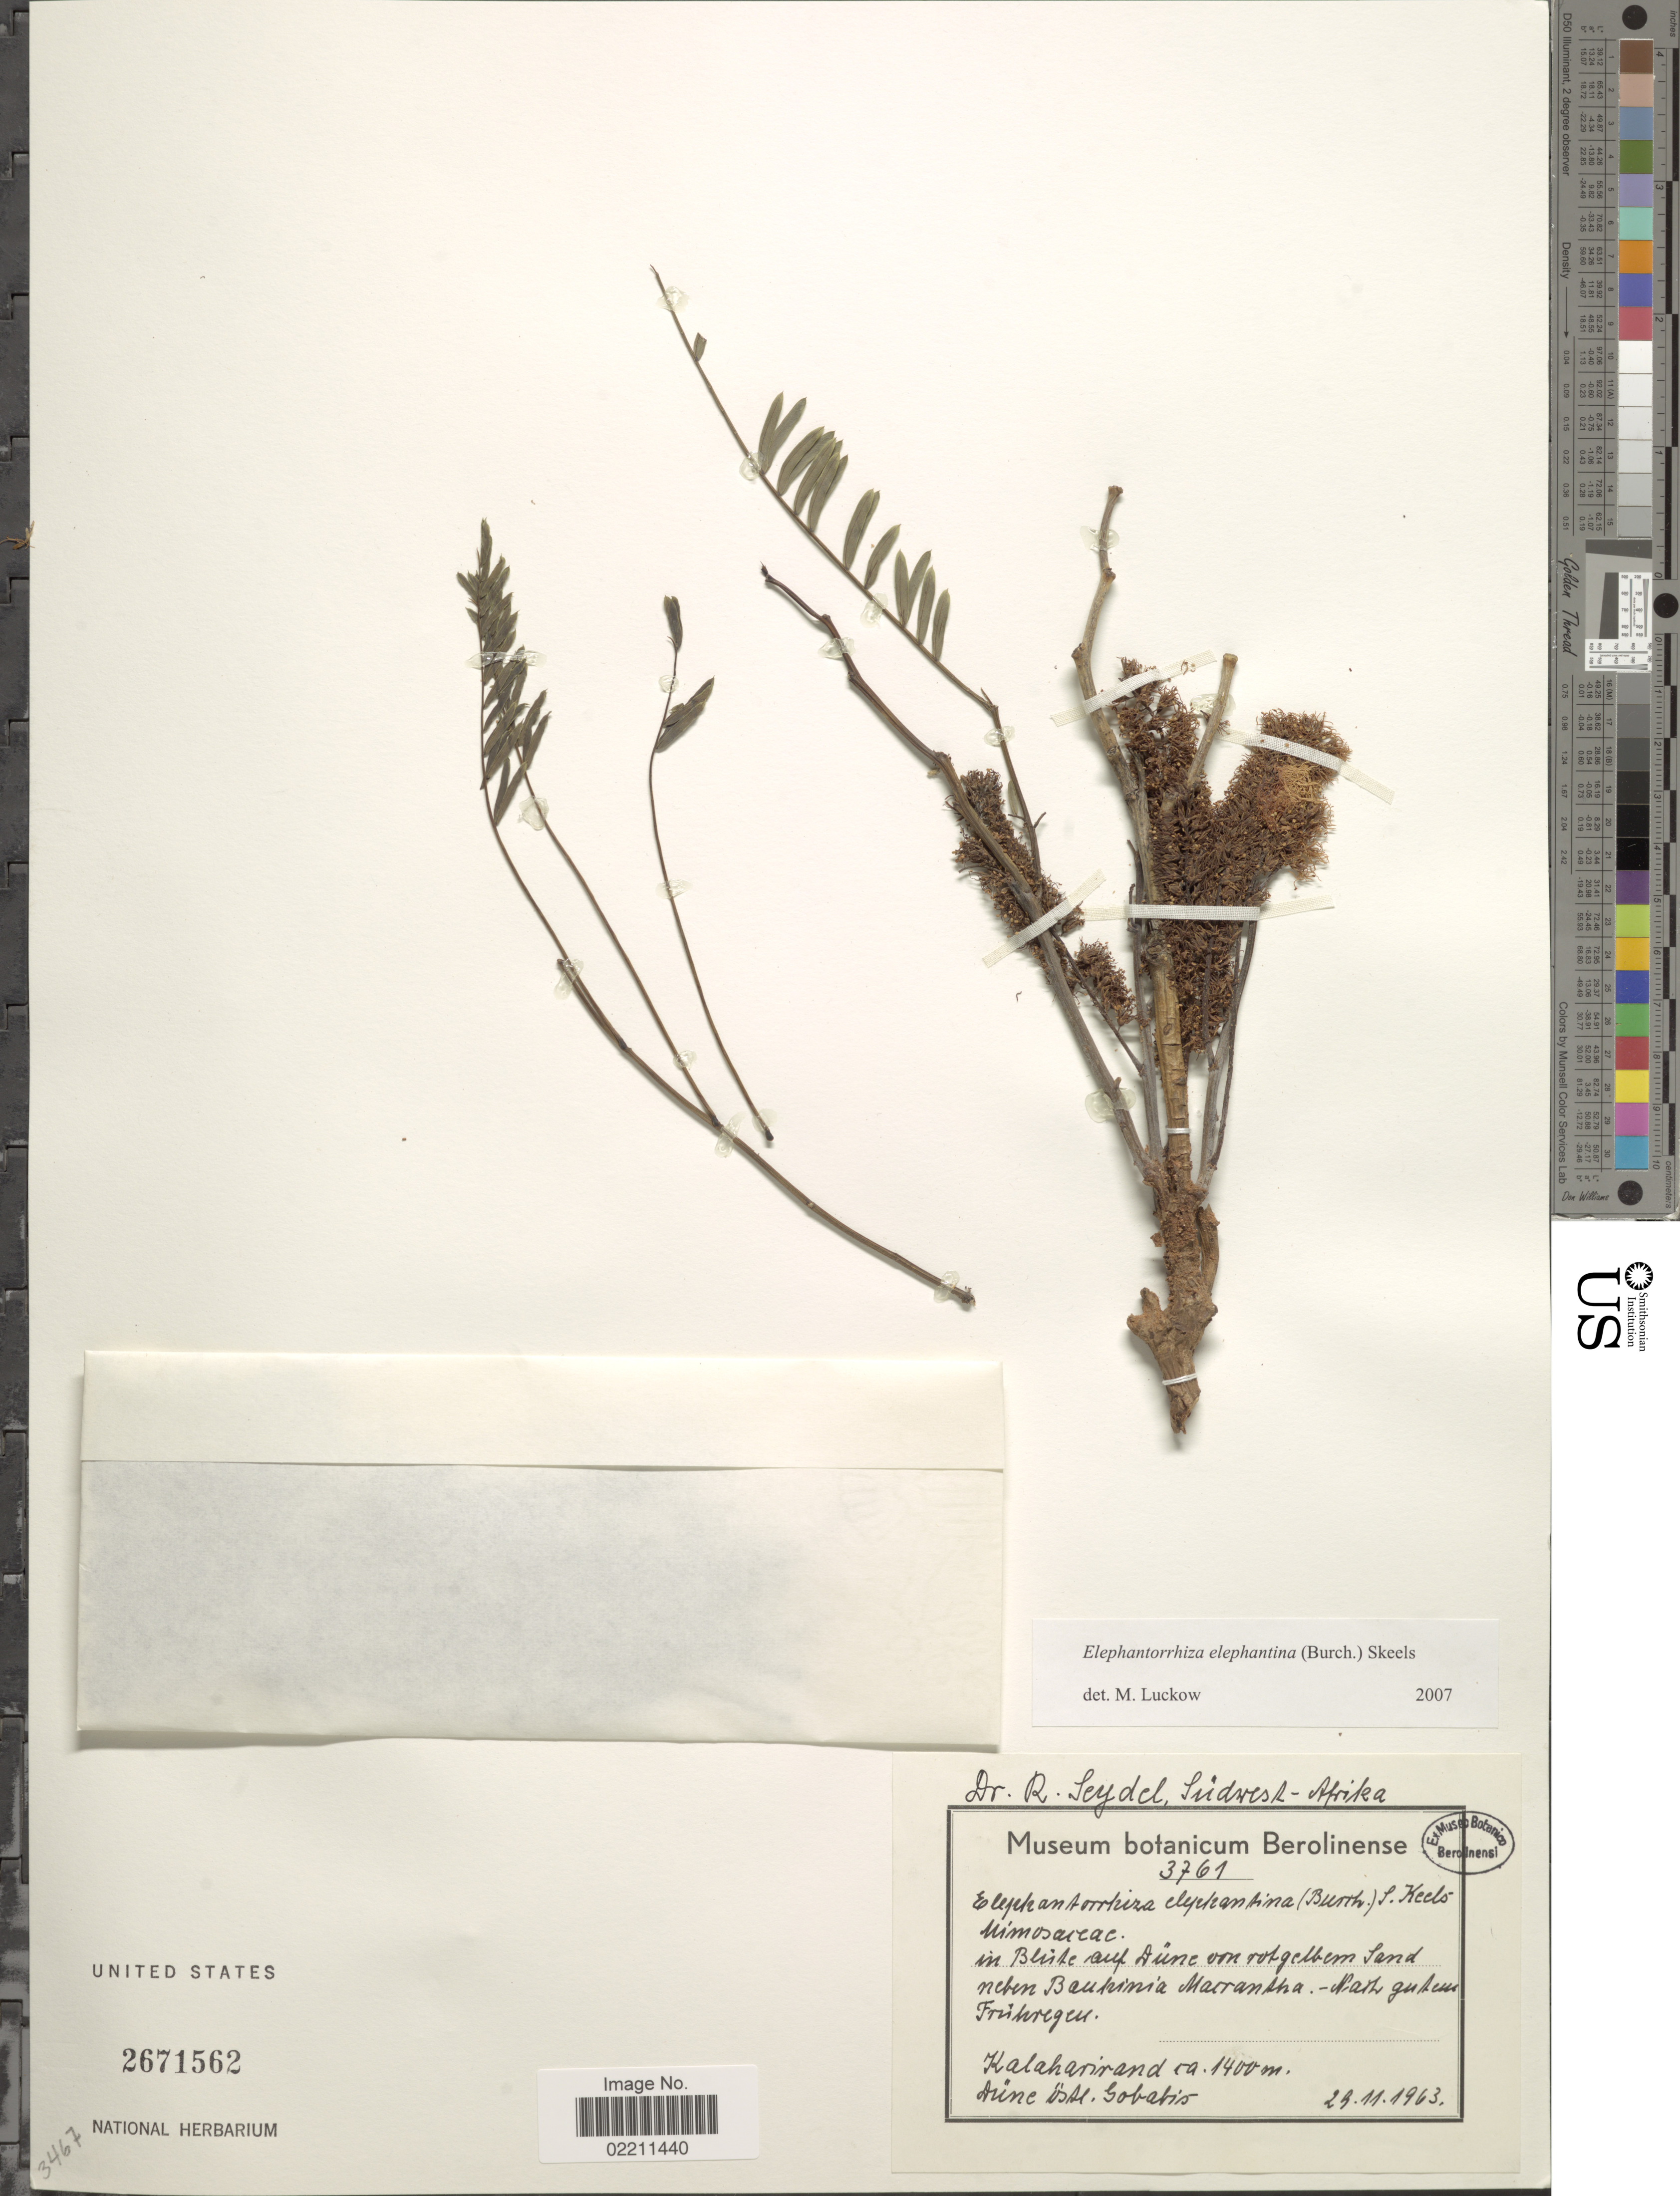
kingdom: Plantae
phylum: Tracheophyta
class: Magnoliopsida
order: Fabales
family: Fabaceae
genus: Entada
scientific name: Entada elephantina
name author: (Burch.) S.A. O'Donnell & G.P. Lewis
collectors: R. Seydel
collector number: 3761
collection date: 1963-11-23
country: Namibia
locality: Sudwest-Afrika. Kalaharirand.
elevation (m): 1400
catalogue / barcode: US 2671562